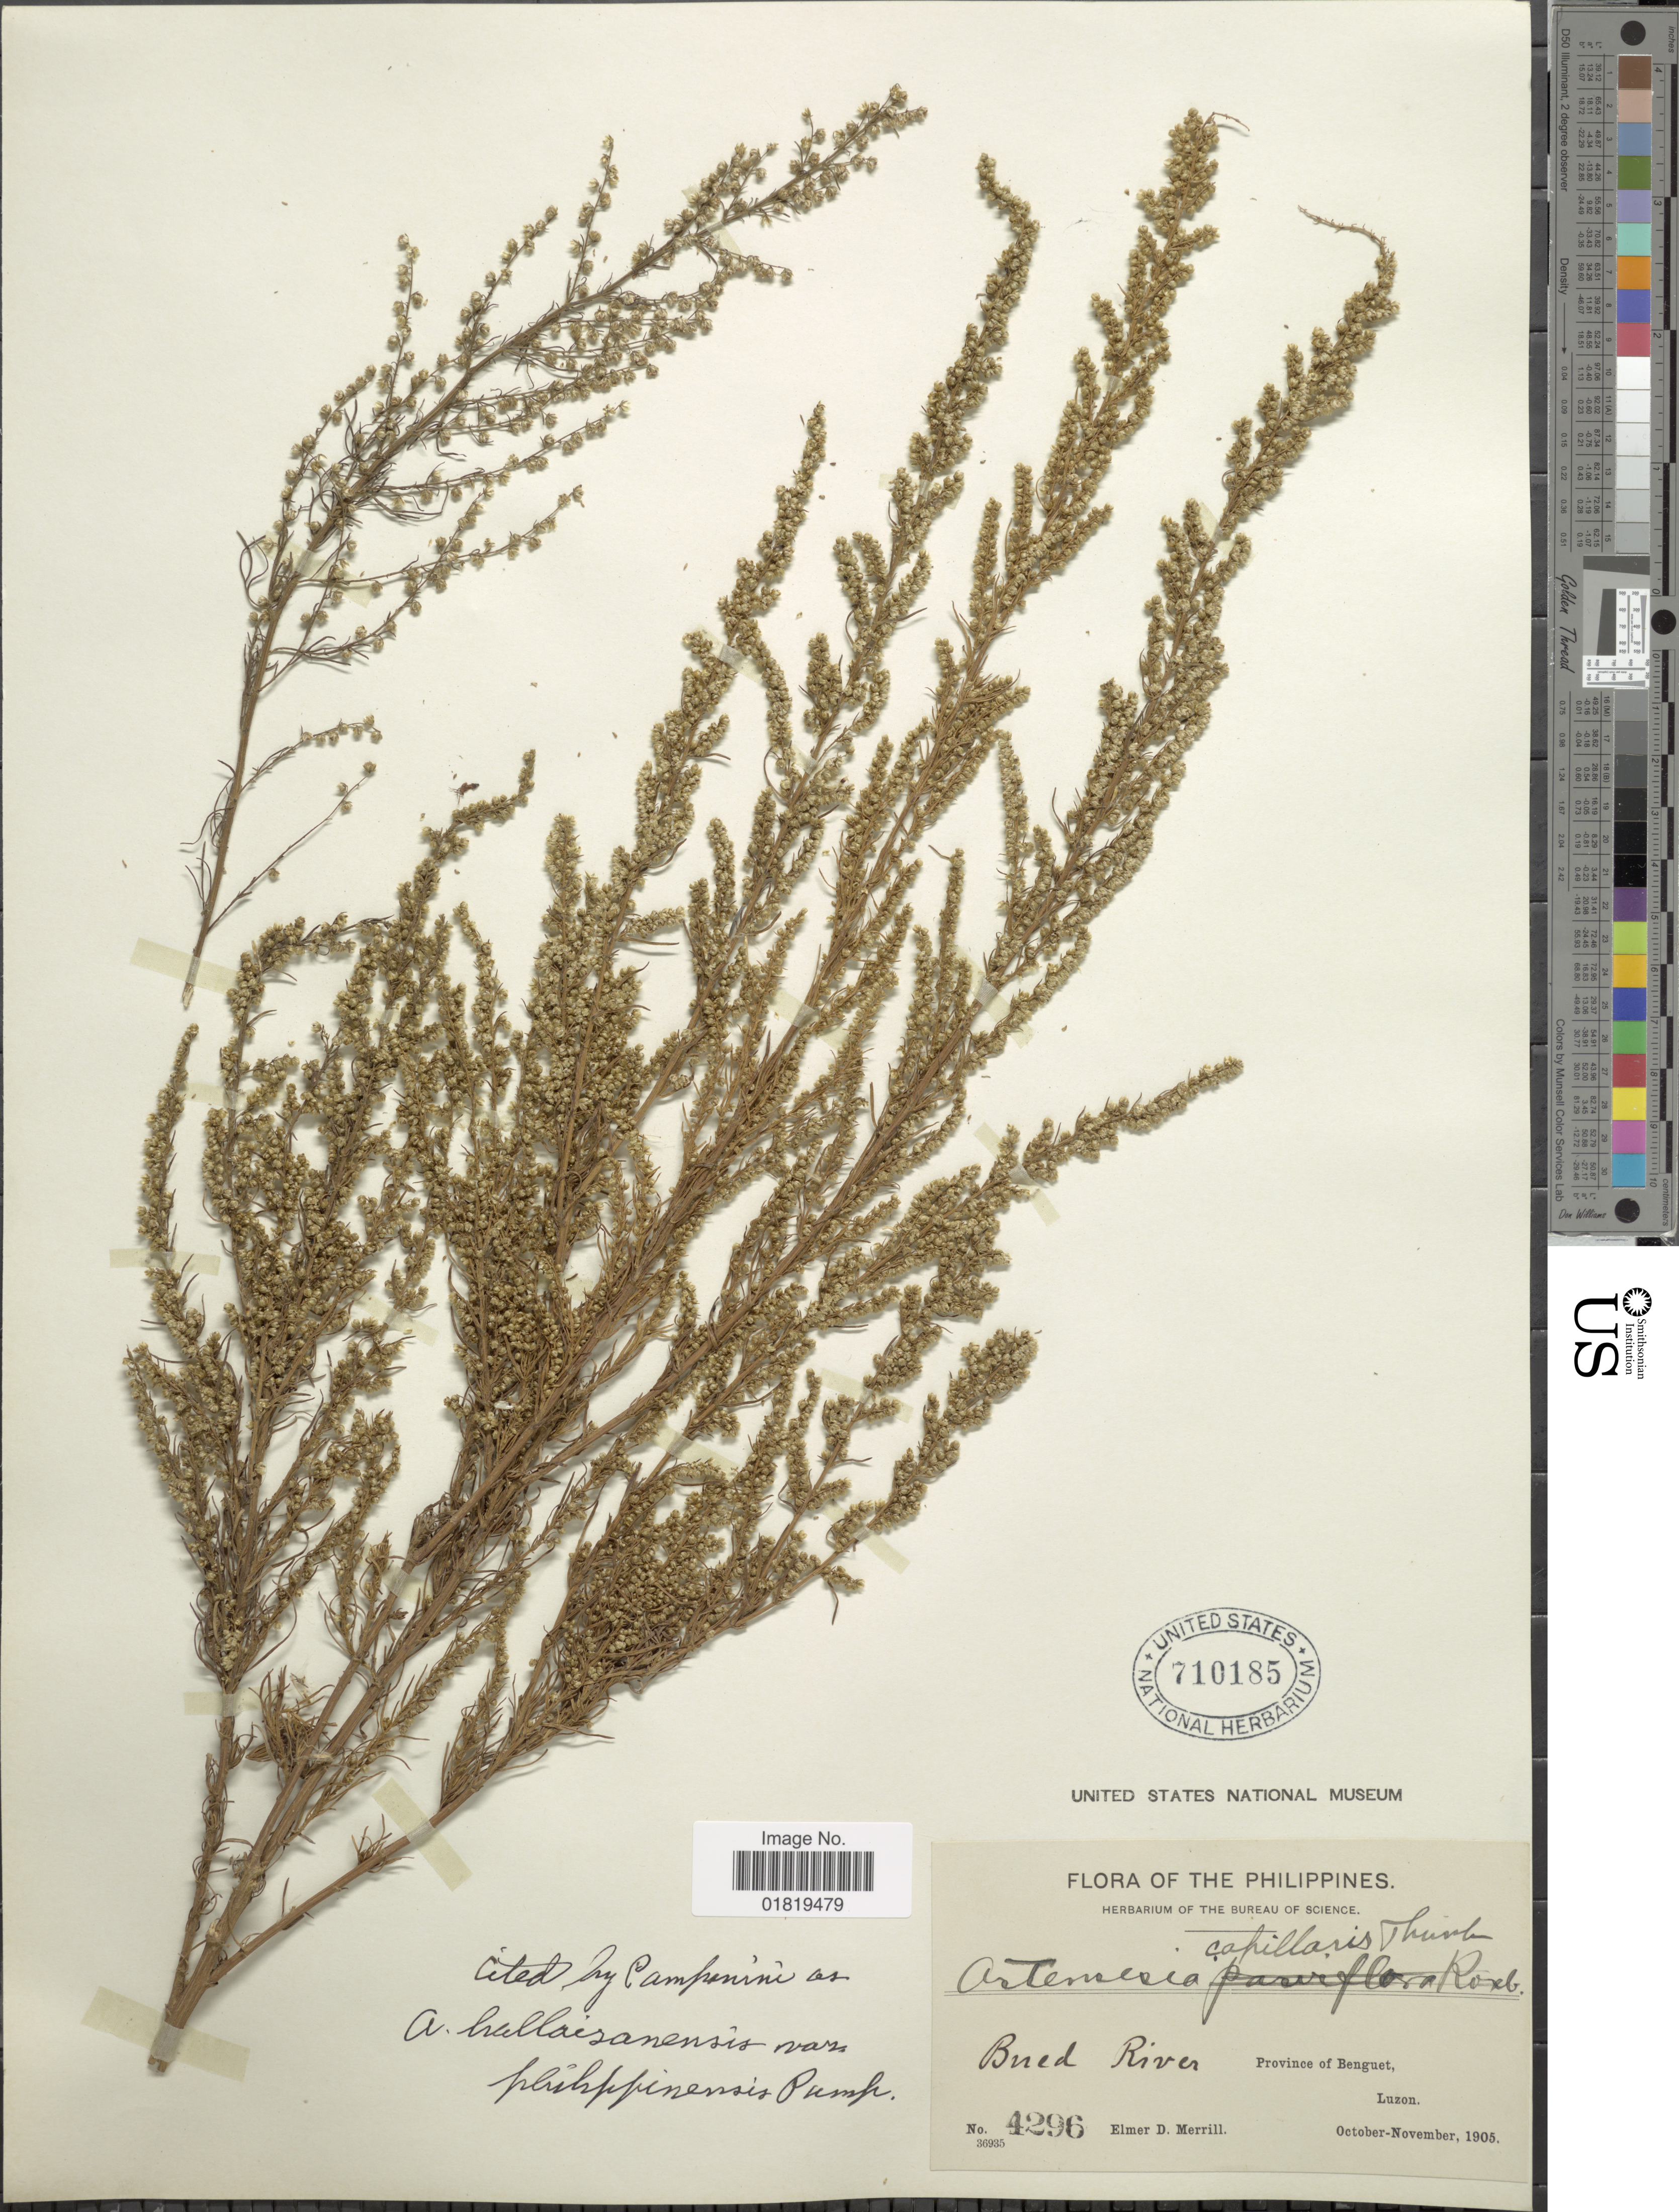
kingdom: Plantae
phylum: Tracheophyta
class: Magnoliopsida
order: Asterales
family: Asteraceae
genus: Artemisia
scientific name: Artemisia hallaisanensis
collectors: M. Ramos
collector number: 27500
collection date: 1917-02/1917-03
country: Philippines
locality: Bangui, Prov. of Ilocos Norte Luzon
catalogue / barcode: US 1375242